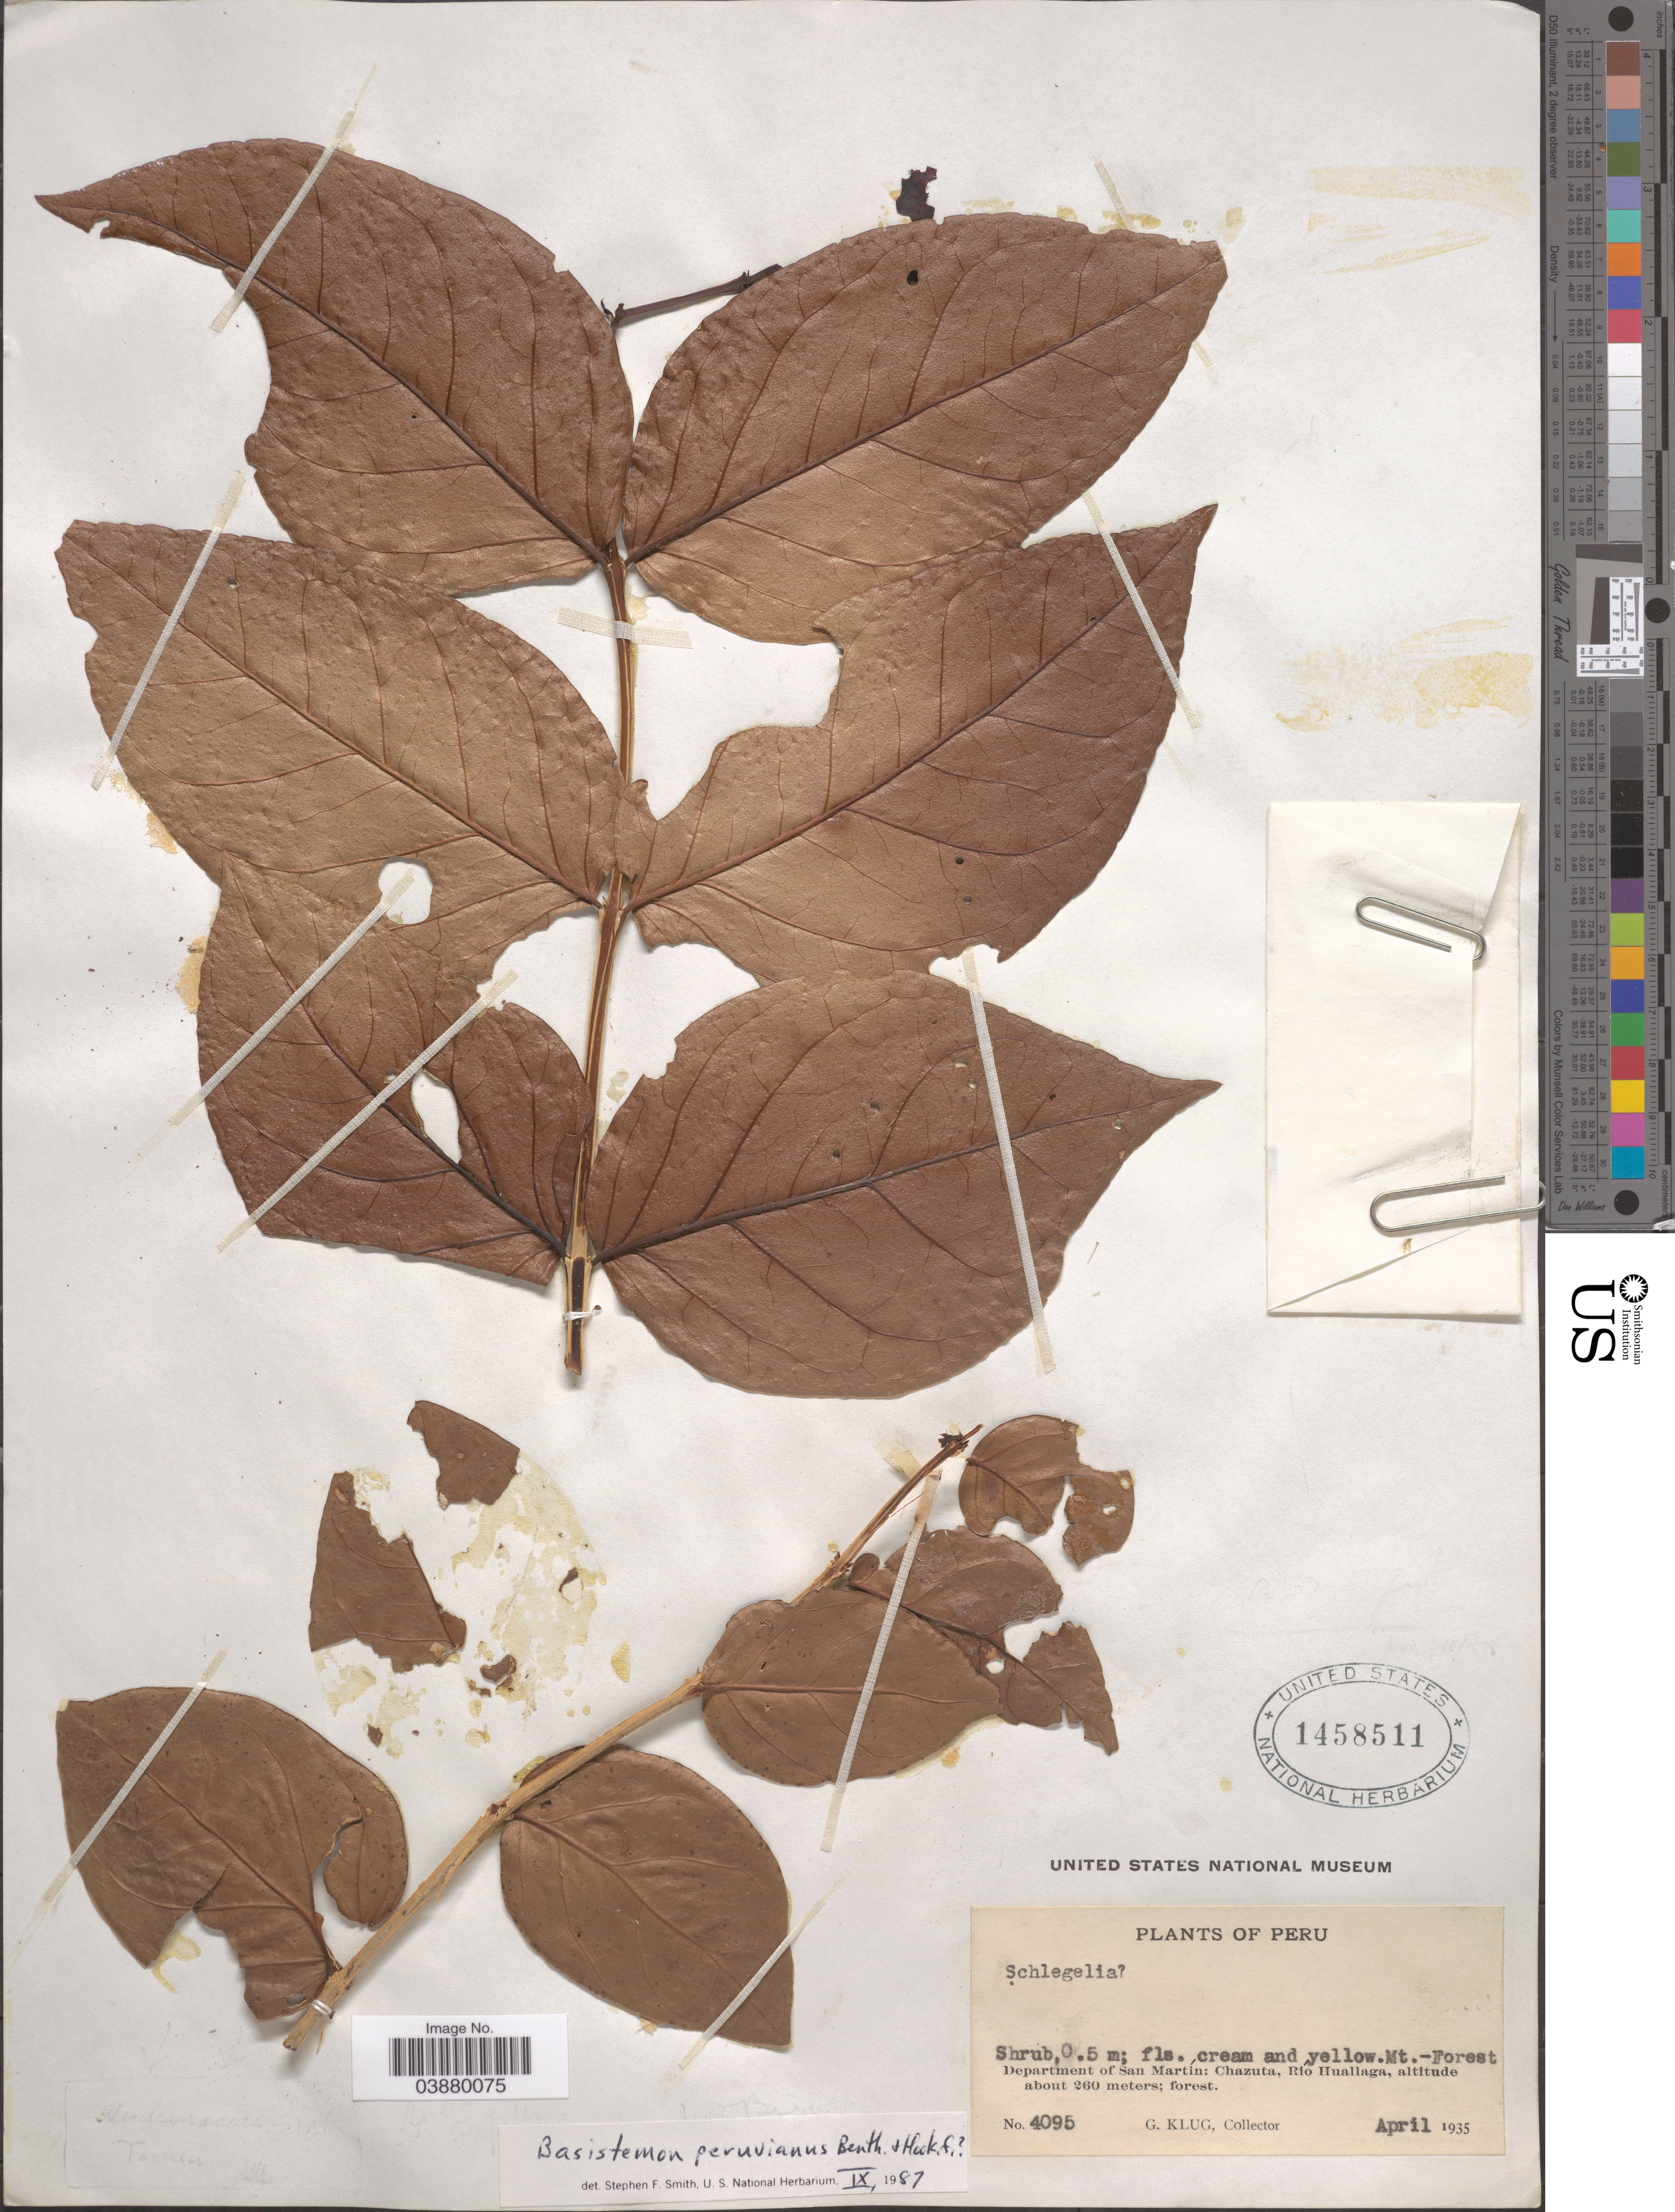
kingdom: Plantae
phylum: Tracheophyta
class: Magnoliopsida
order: Lamiales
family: Plantaginaceae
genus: Basistemon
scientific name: Basistemon peruvianus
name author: B.D. Jacks.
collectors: G. Klug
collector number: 4095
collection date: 1935-04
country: Peru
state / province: San Martín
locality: Department of San Martín: Chazuta, Río Huallaga.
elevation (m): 260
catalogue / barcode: US 1458511